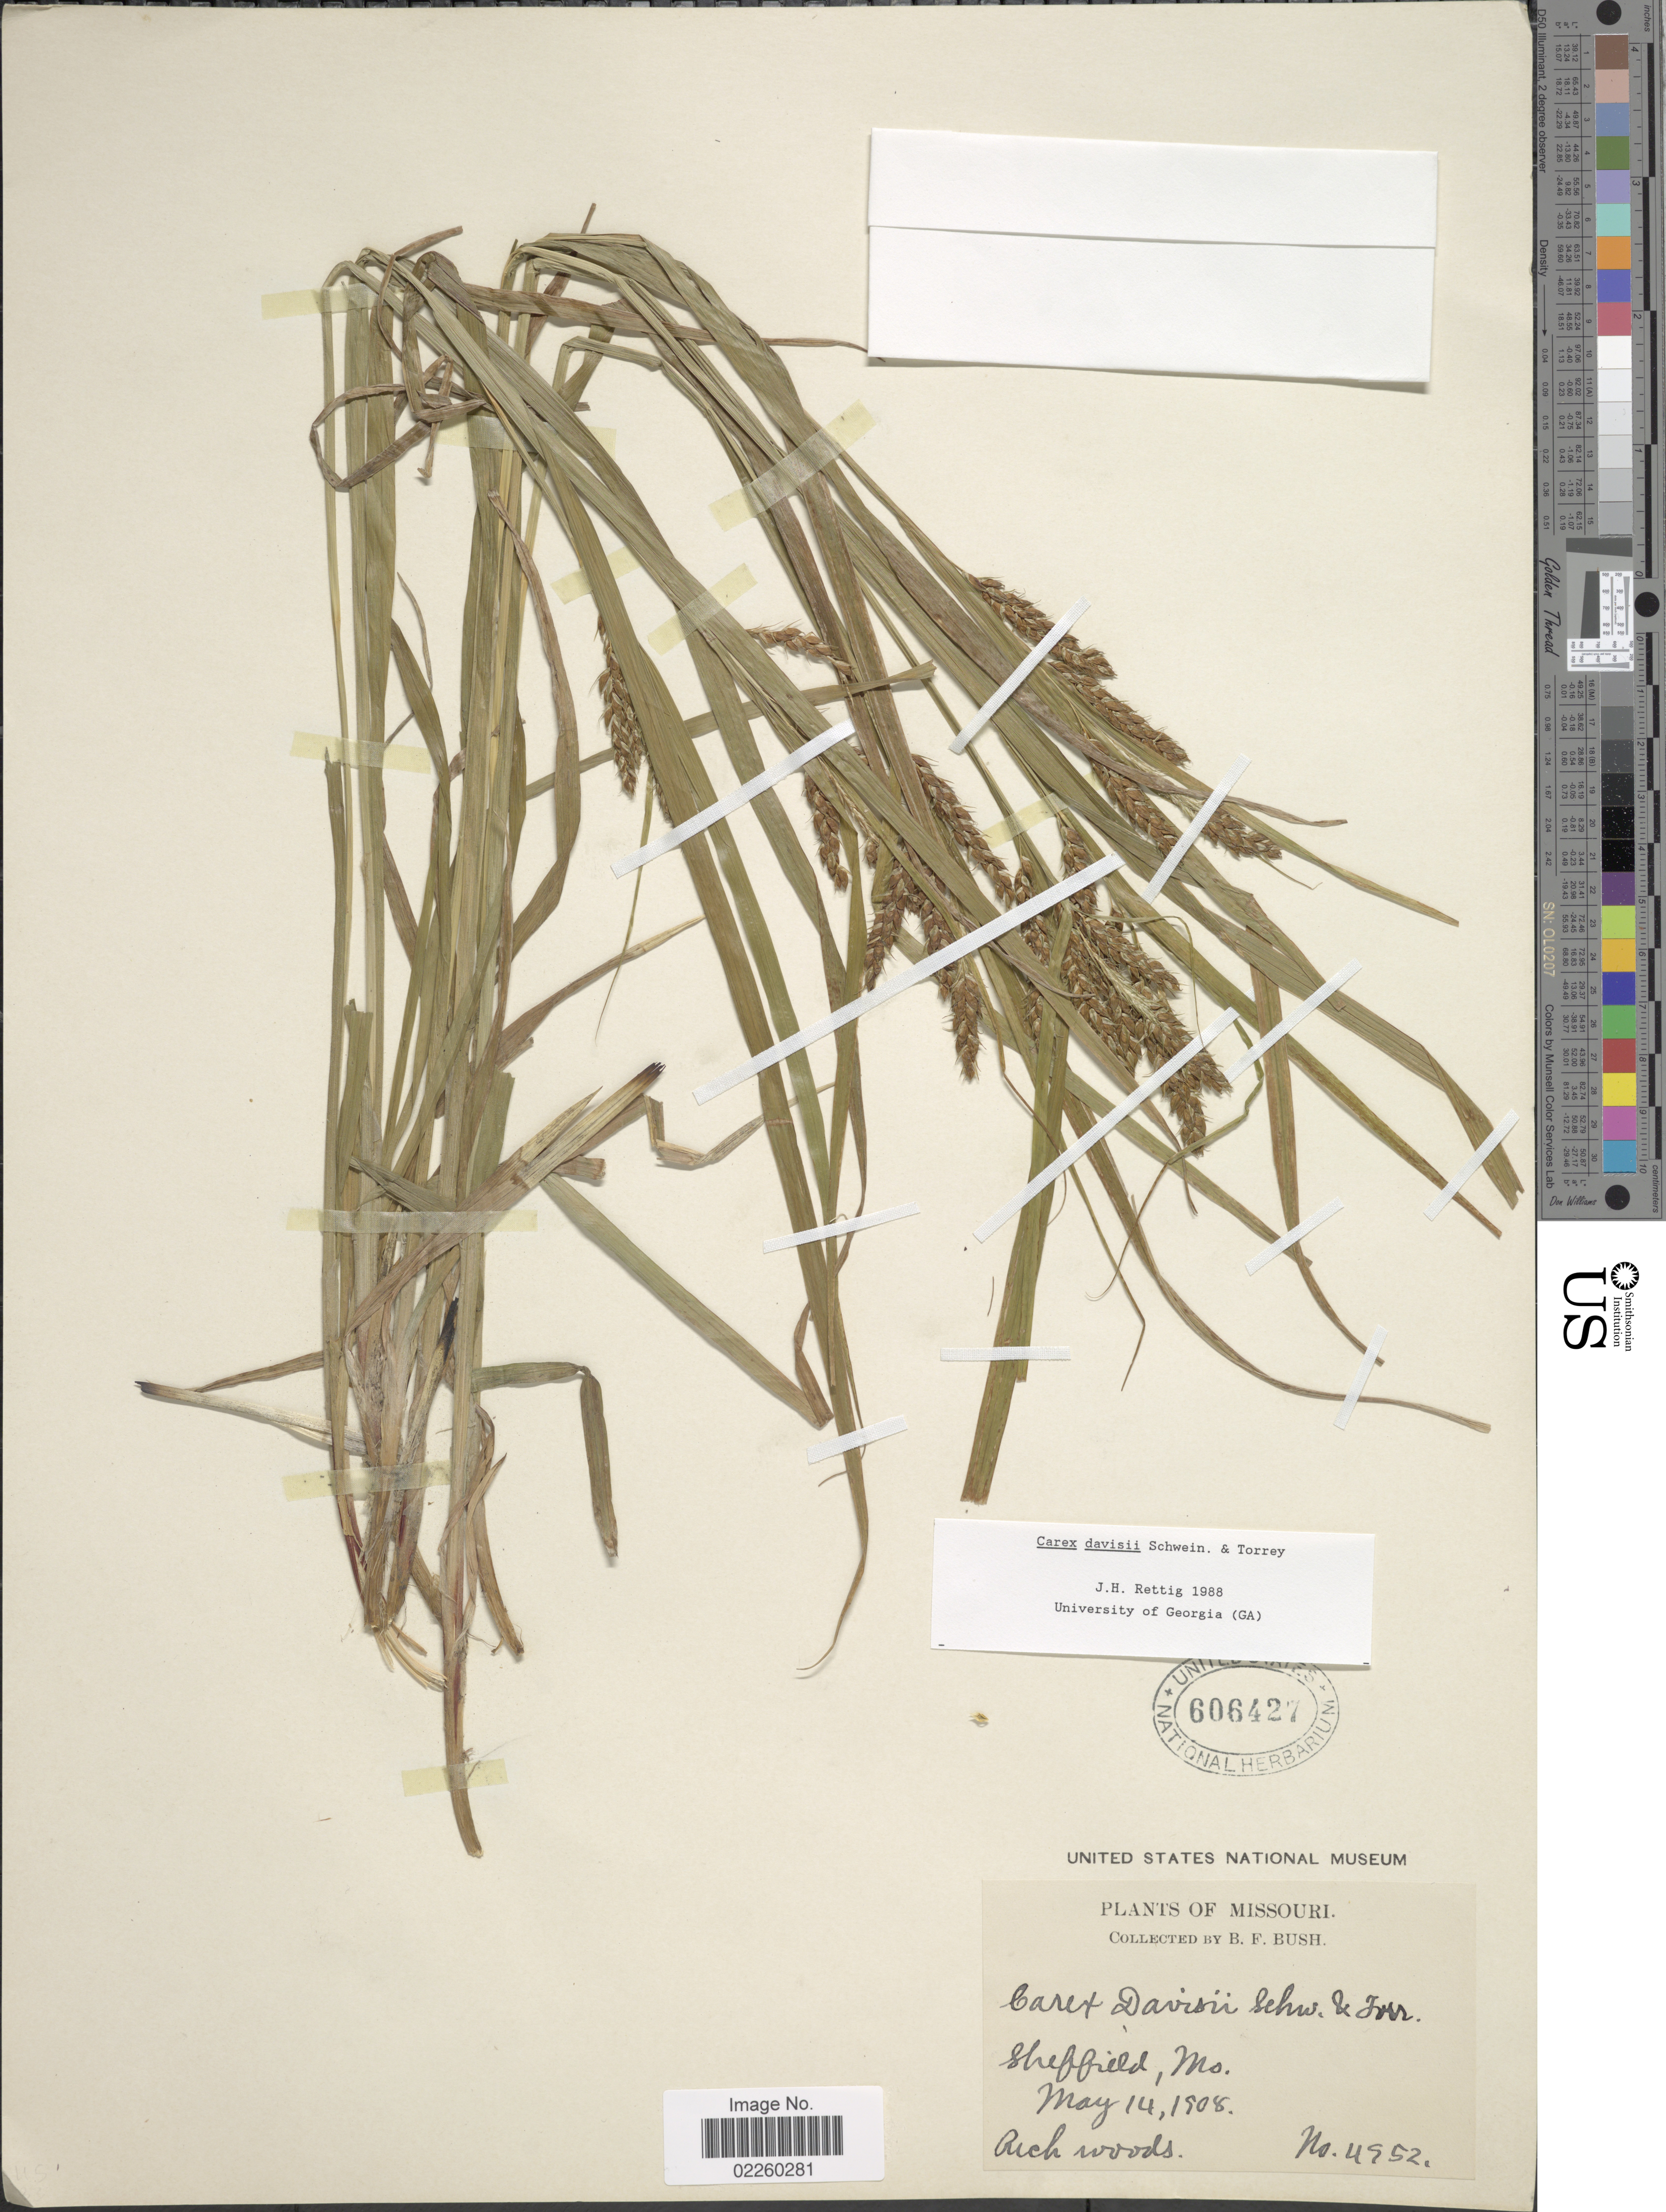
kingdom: Plantae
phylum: Tracheophyta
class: Liliopsida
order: Poales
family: Cyperaceae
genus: Carex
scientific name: Carex davisii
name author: Schwein. & Torr.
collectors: B. F. Bush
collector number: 4952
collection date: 1908-05-14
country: United States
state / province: Missouri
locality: Sheffield, Mo. Rich woods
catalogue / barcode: US 606427